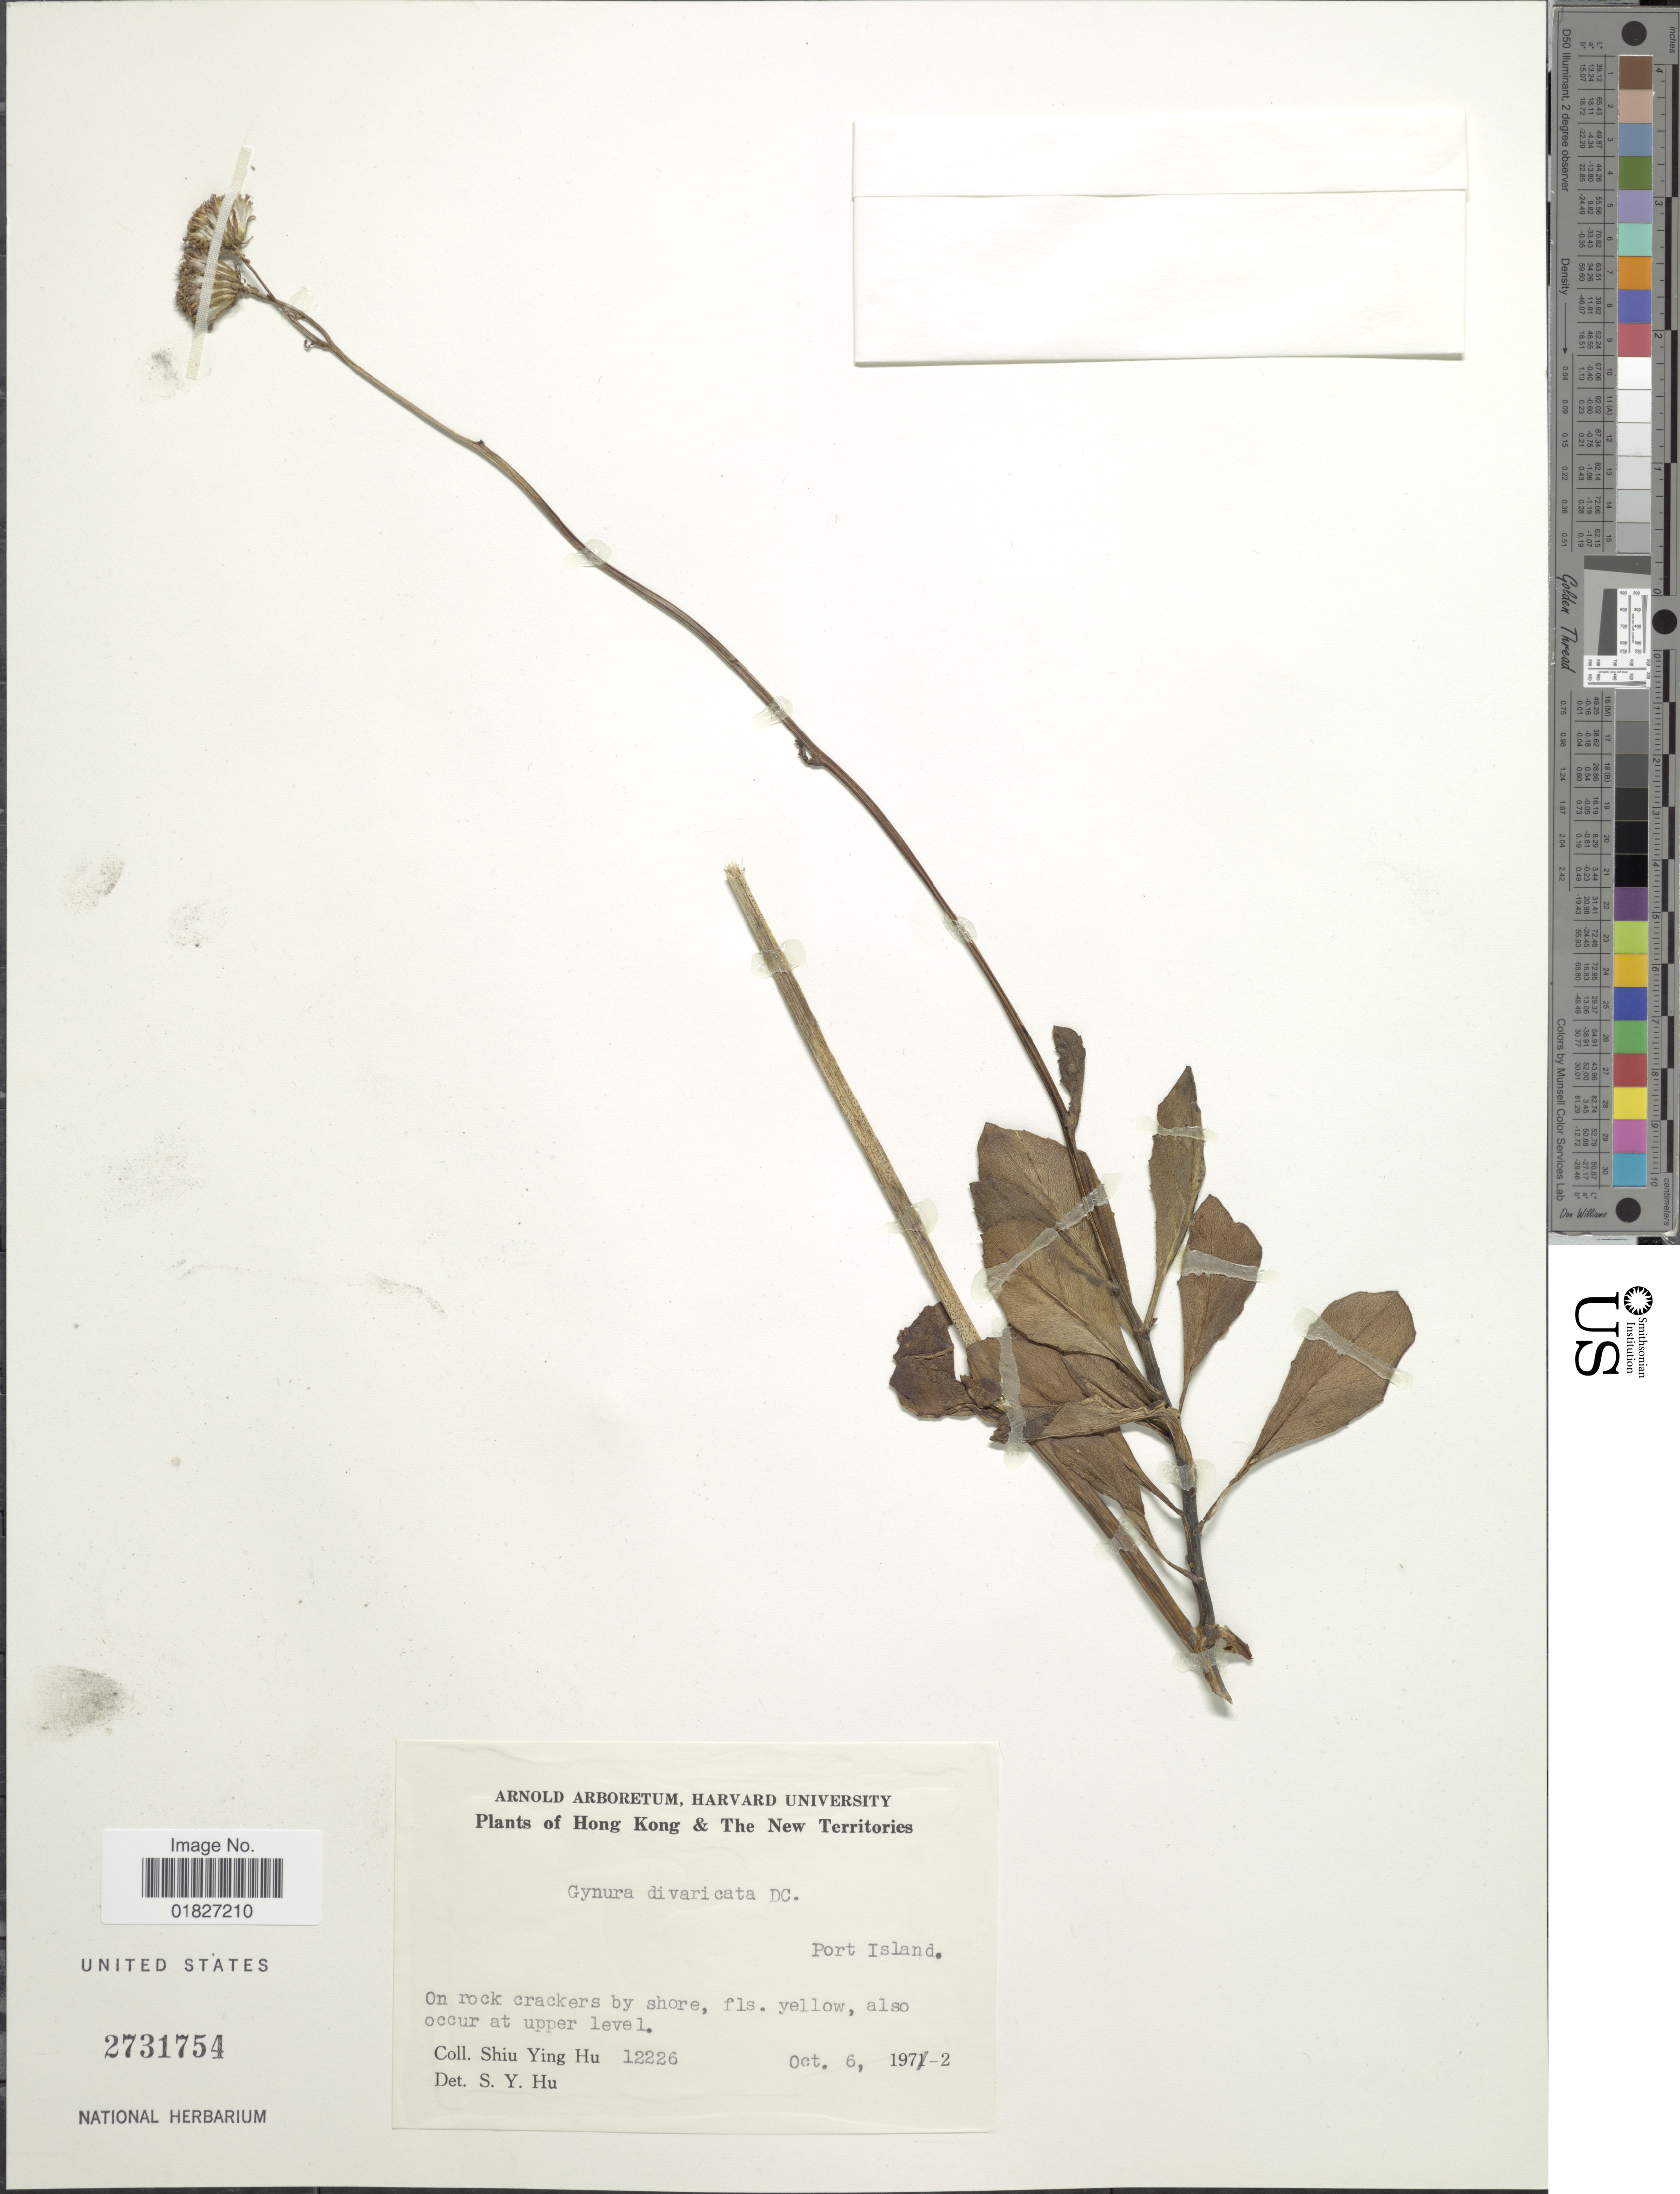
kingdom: Plantae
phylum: Tracheophyta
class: Magnoliopsida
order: Asterales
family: Asteraceae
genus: Gynura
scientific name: Gynura divaricata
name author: (L.) DC.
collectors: S. Y. Hu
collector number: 12226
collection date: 1972-10-06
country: China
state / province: Hong Kong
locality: The New Territories, Port Island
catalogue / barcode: US 2731754